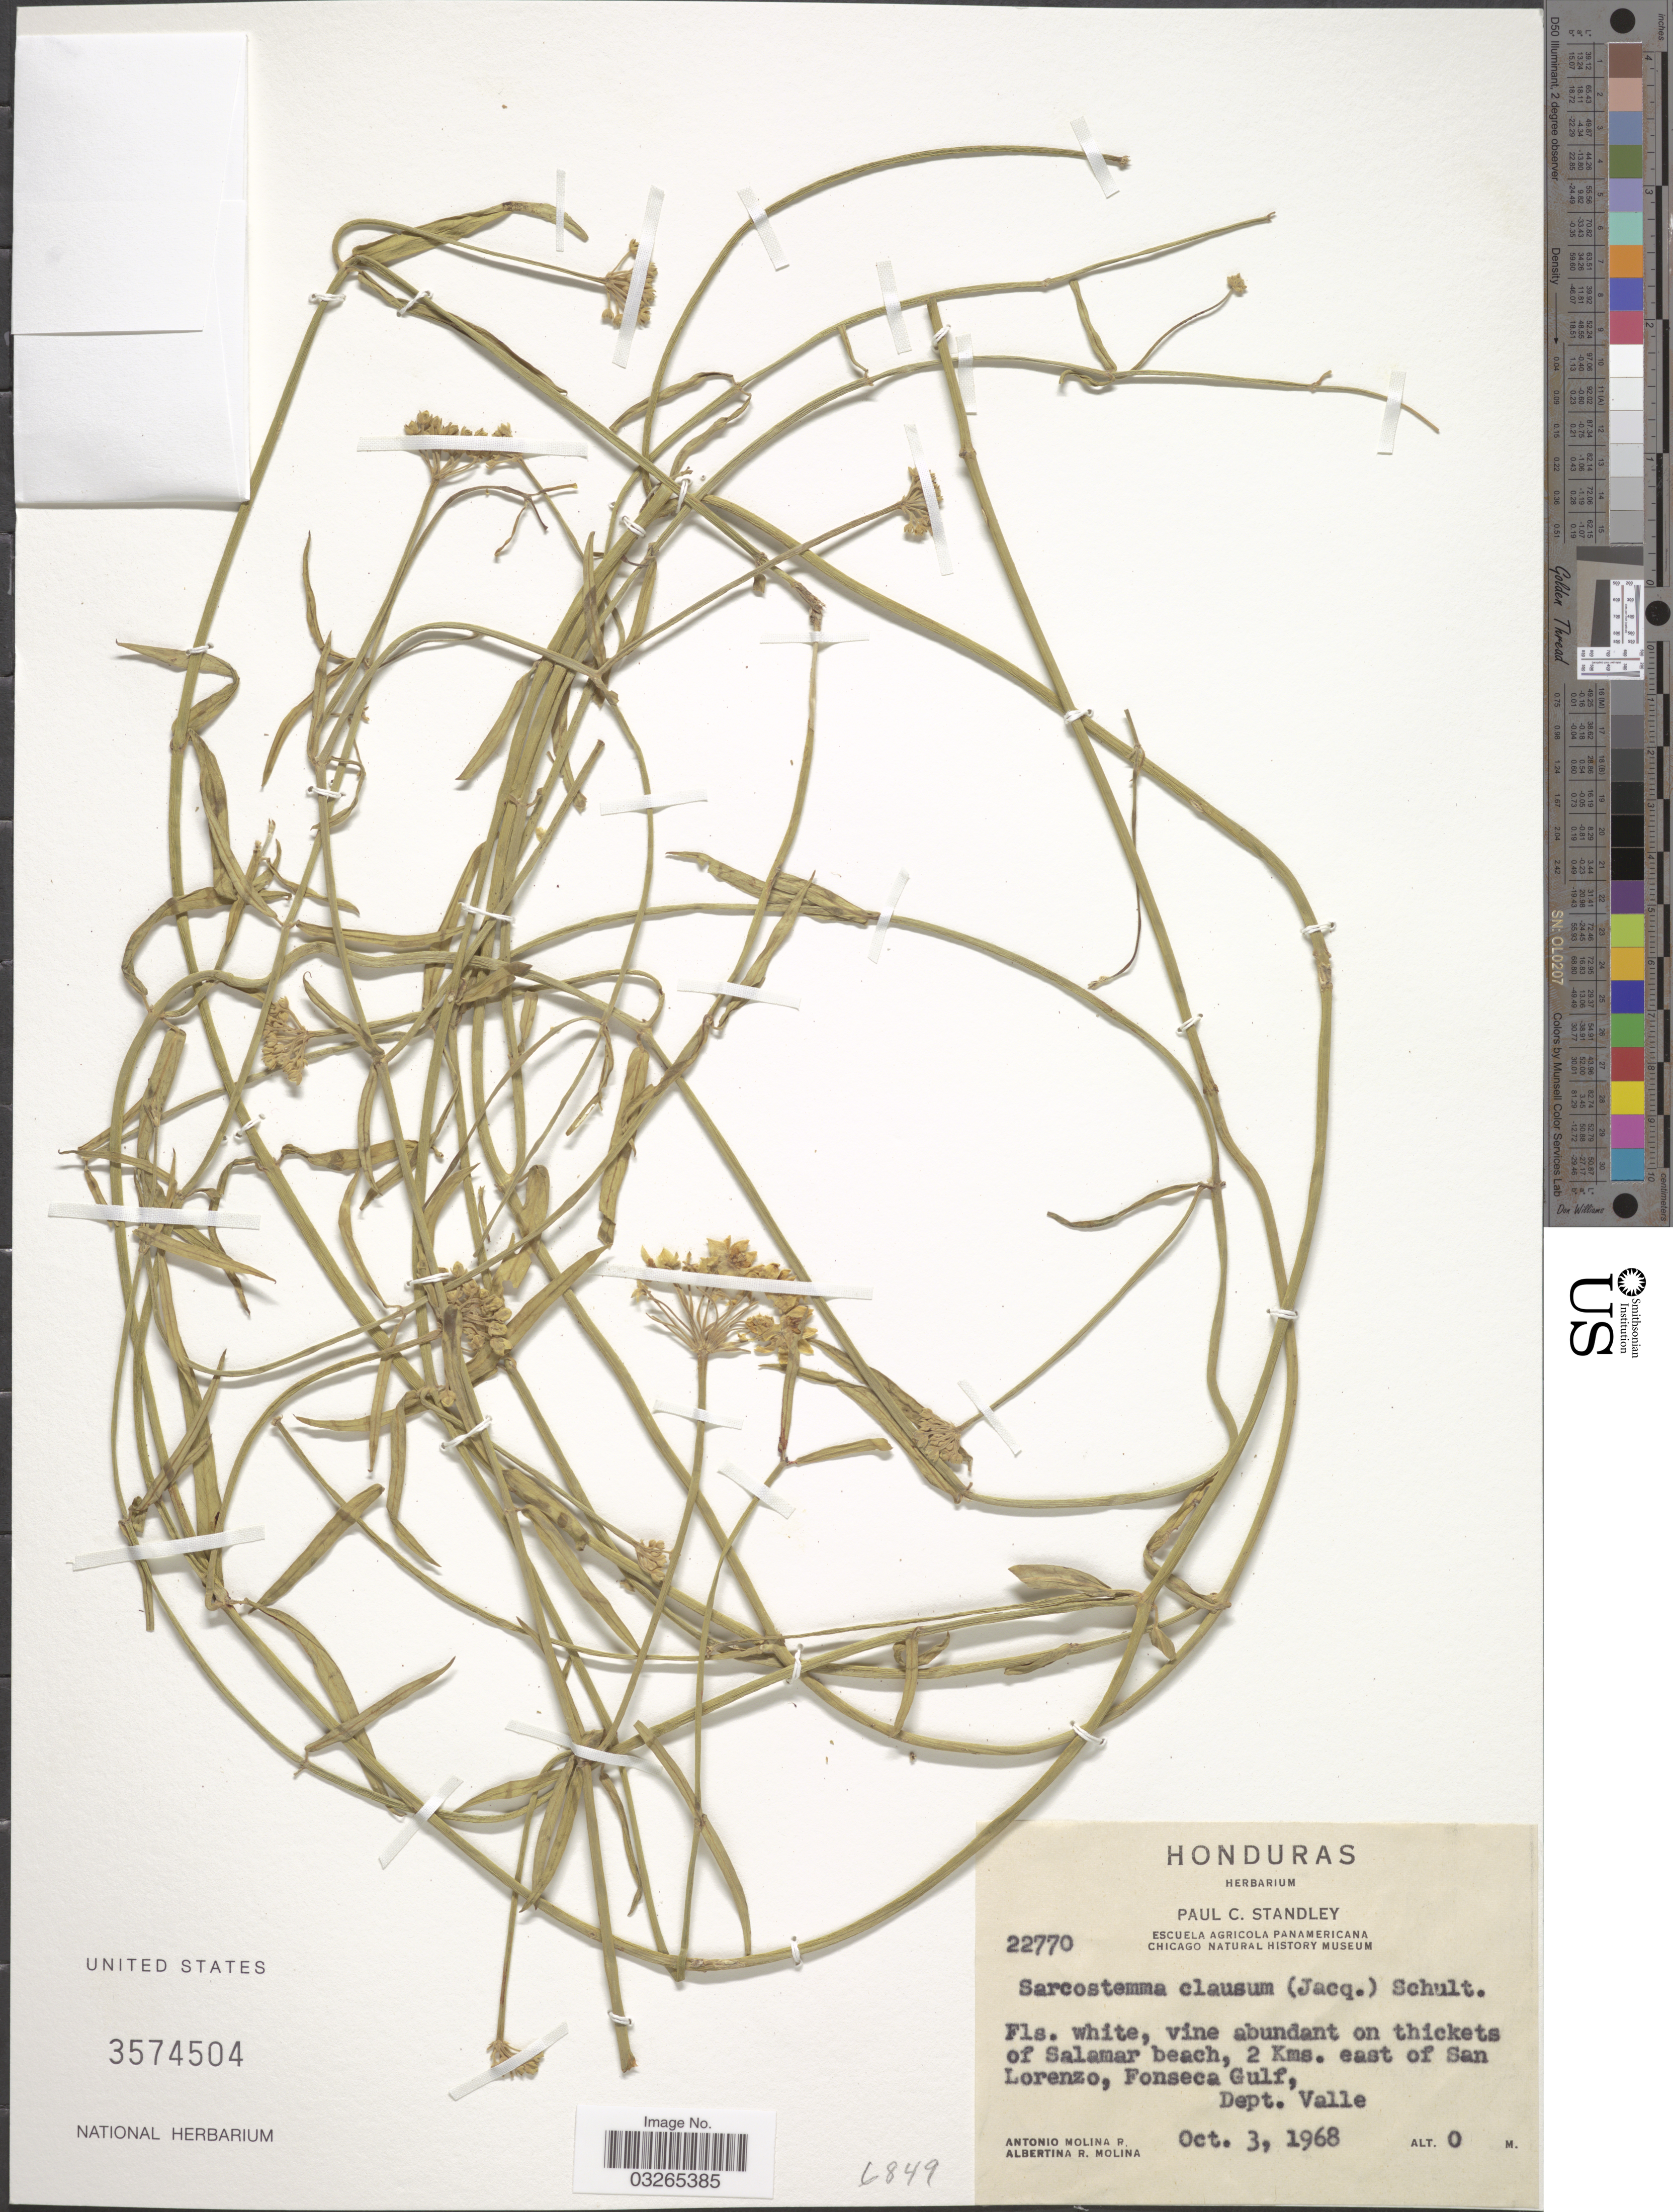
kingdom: Plantae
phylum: Tracheophyta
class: Magnoliopsida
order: Gentianales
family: Apocynaceae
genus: Sarcostemma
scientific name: Sarcostemma clausum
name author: (Jacq.) Schult.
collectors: A. Molina R. & A. R. Molina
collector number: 22770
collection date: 1968-10-03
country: Honduras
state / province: Valle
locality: Vine abundant on thickets of Salamar beach, 2 Kms. east of San Lorenzo, Fonseca Gulf, Dept. Valle.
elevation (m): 0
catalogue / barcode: US 3574504